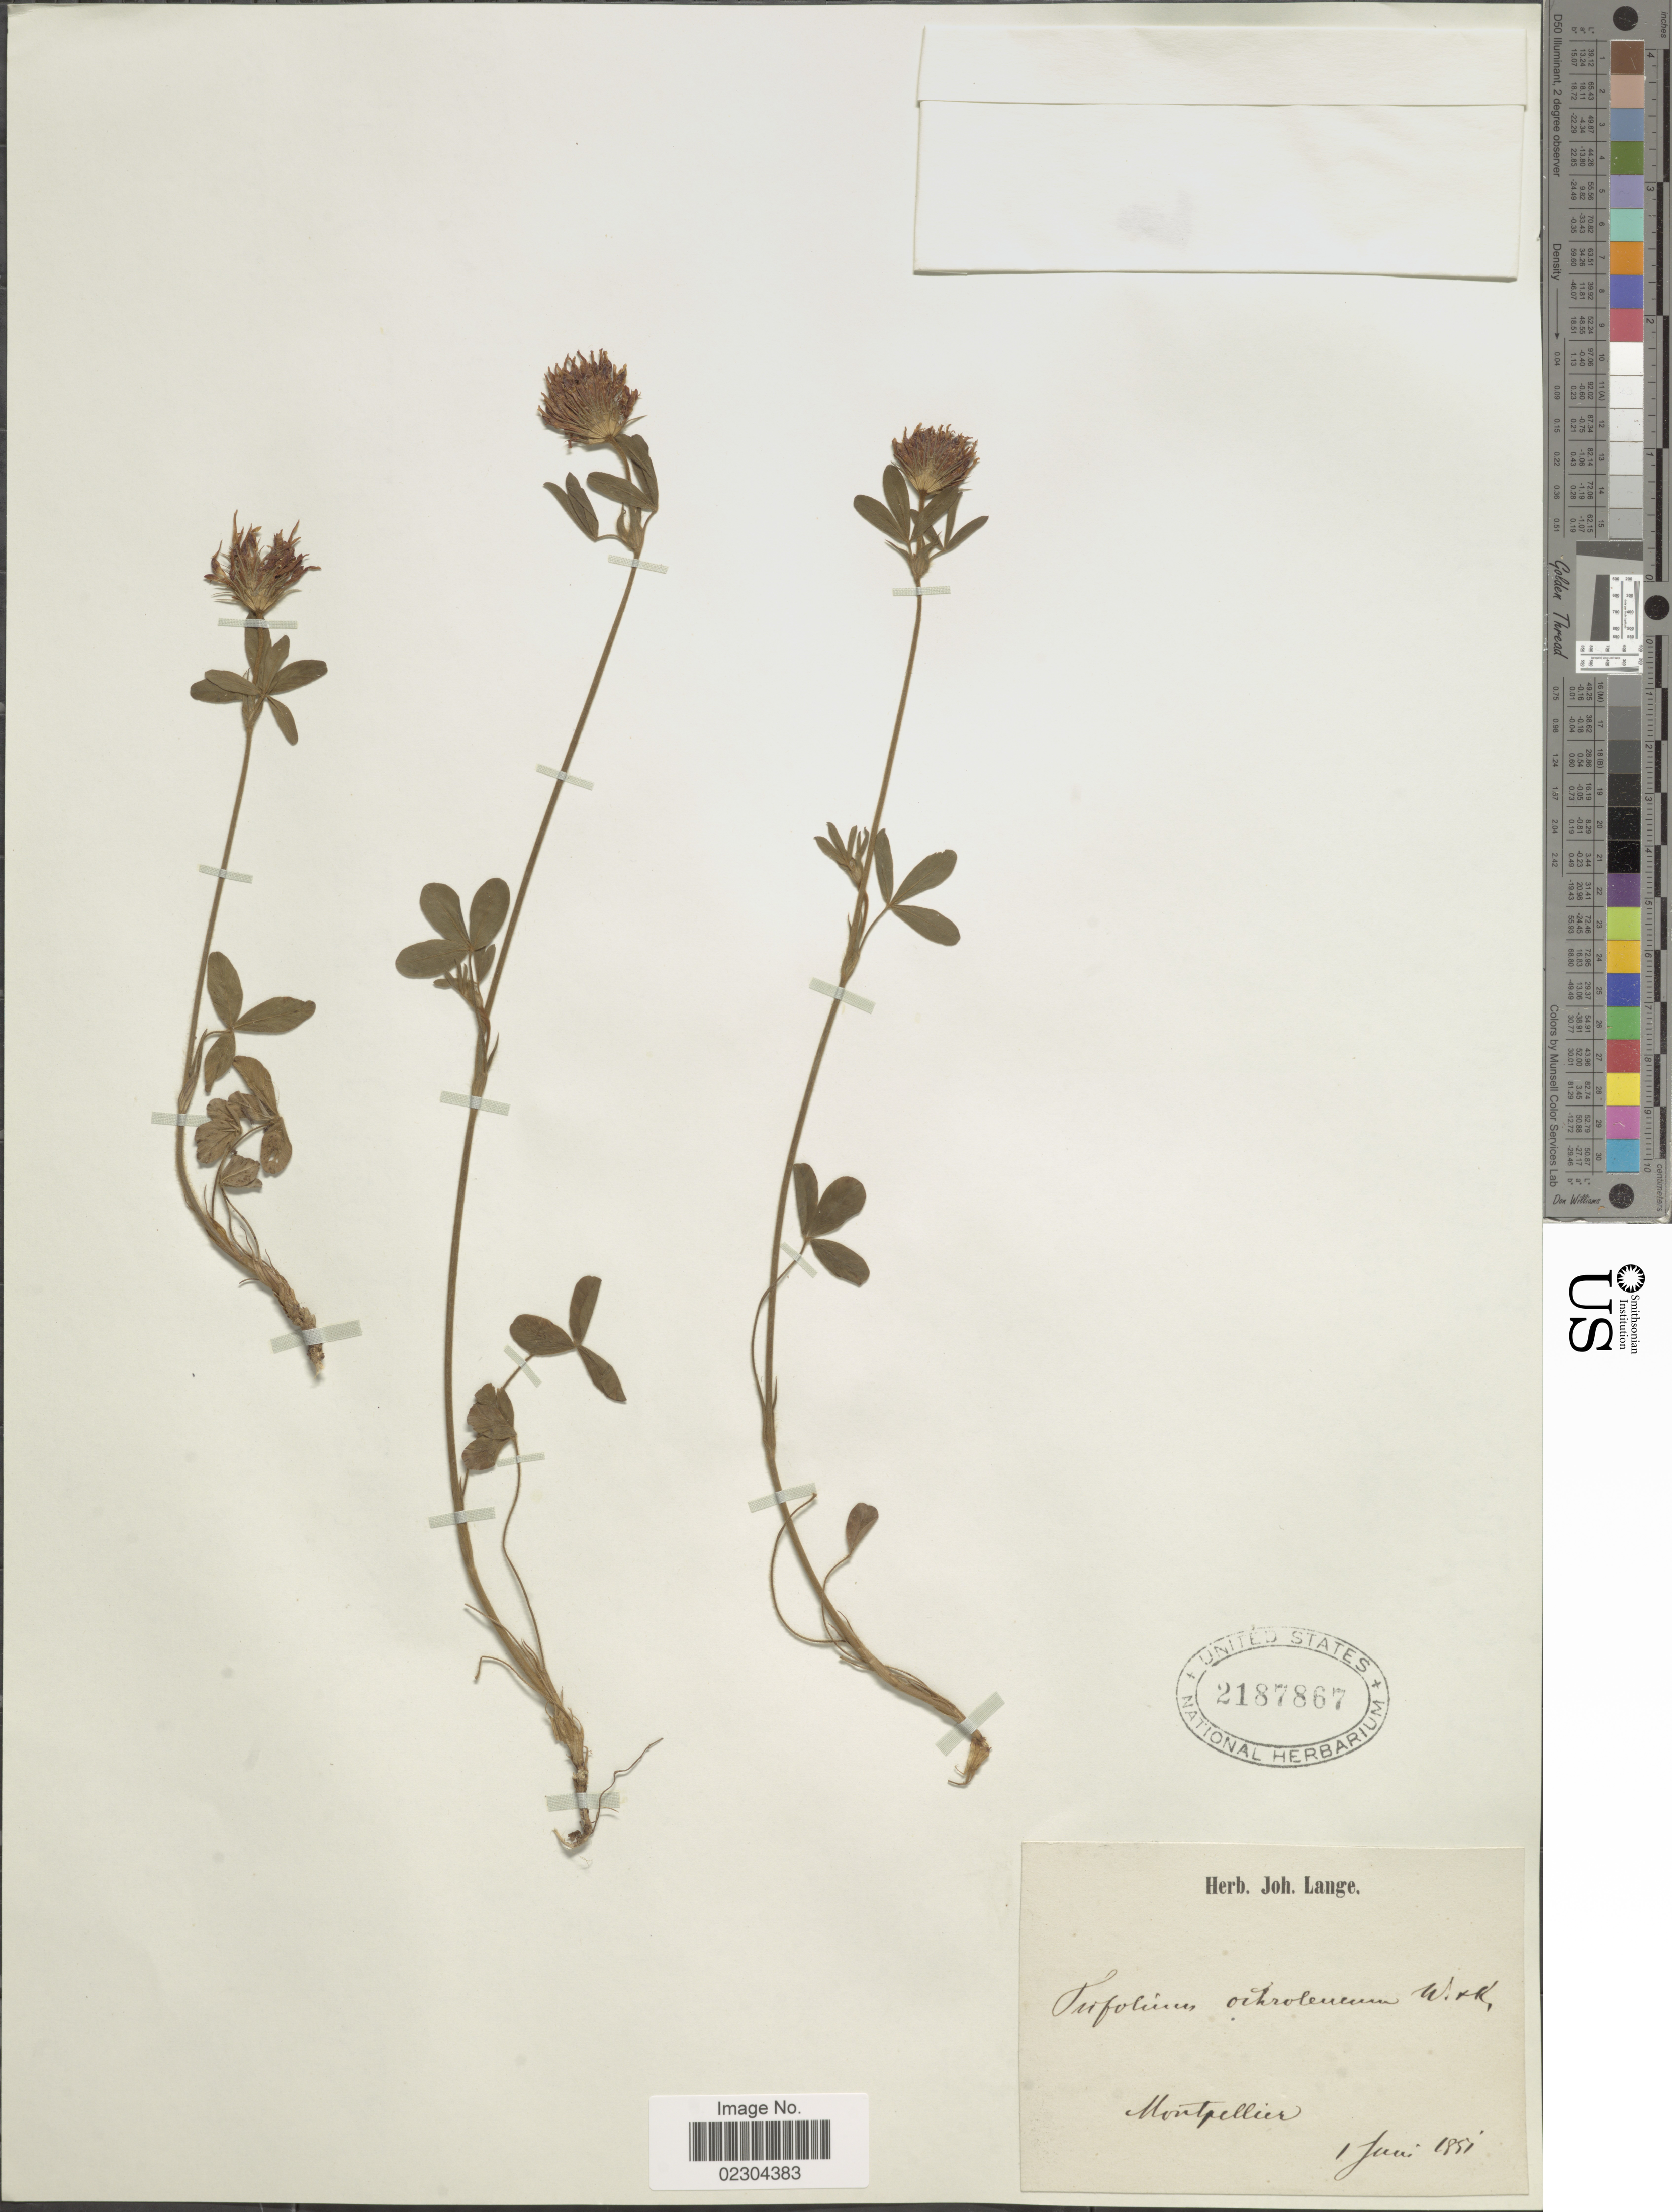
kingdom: Plantae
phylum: Tracheophyta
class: Magnoliopsida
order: Fabales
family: Fabaceae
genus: Trifolium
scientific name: Trifolium ochroleucon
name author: Huds.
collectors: ex herb. Joh. Lange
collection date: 1951-06-01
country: France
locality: Motnpellier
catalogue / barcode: US 2187867